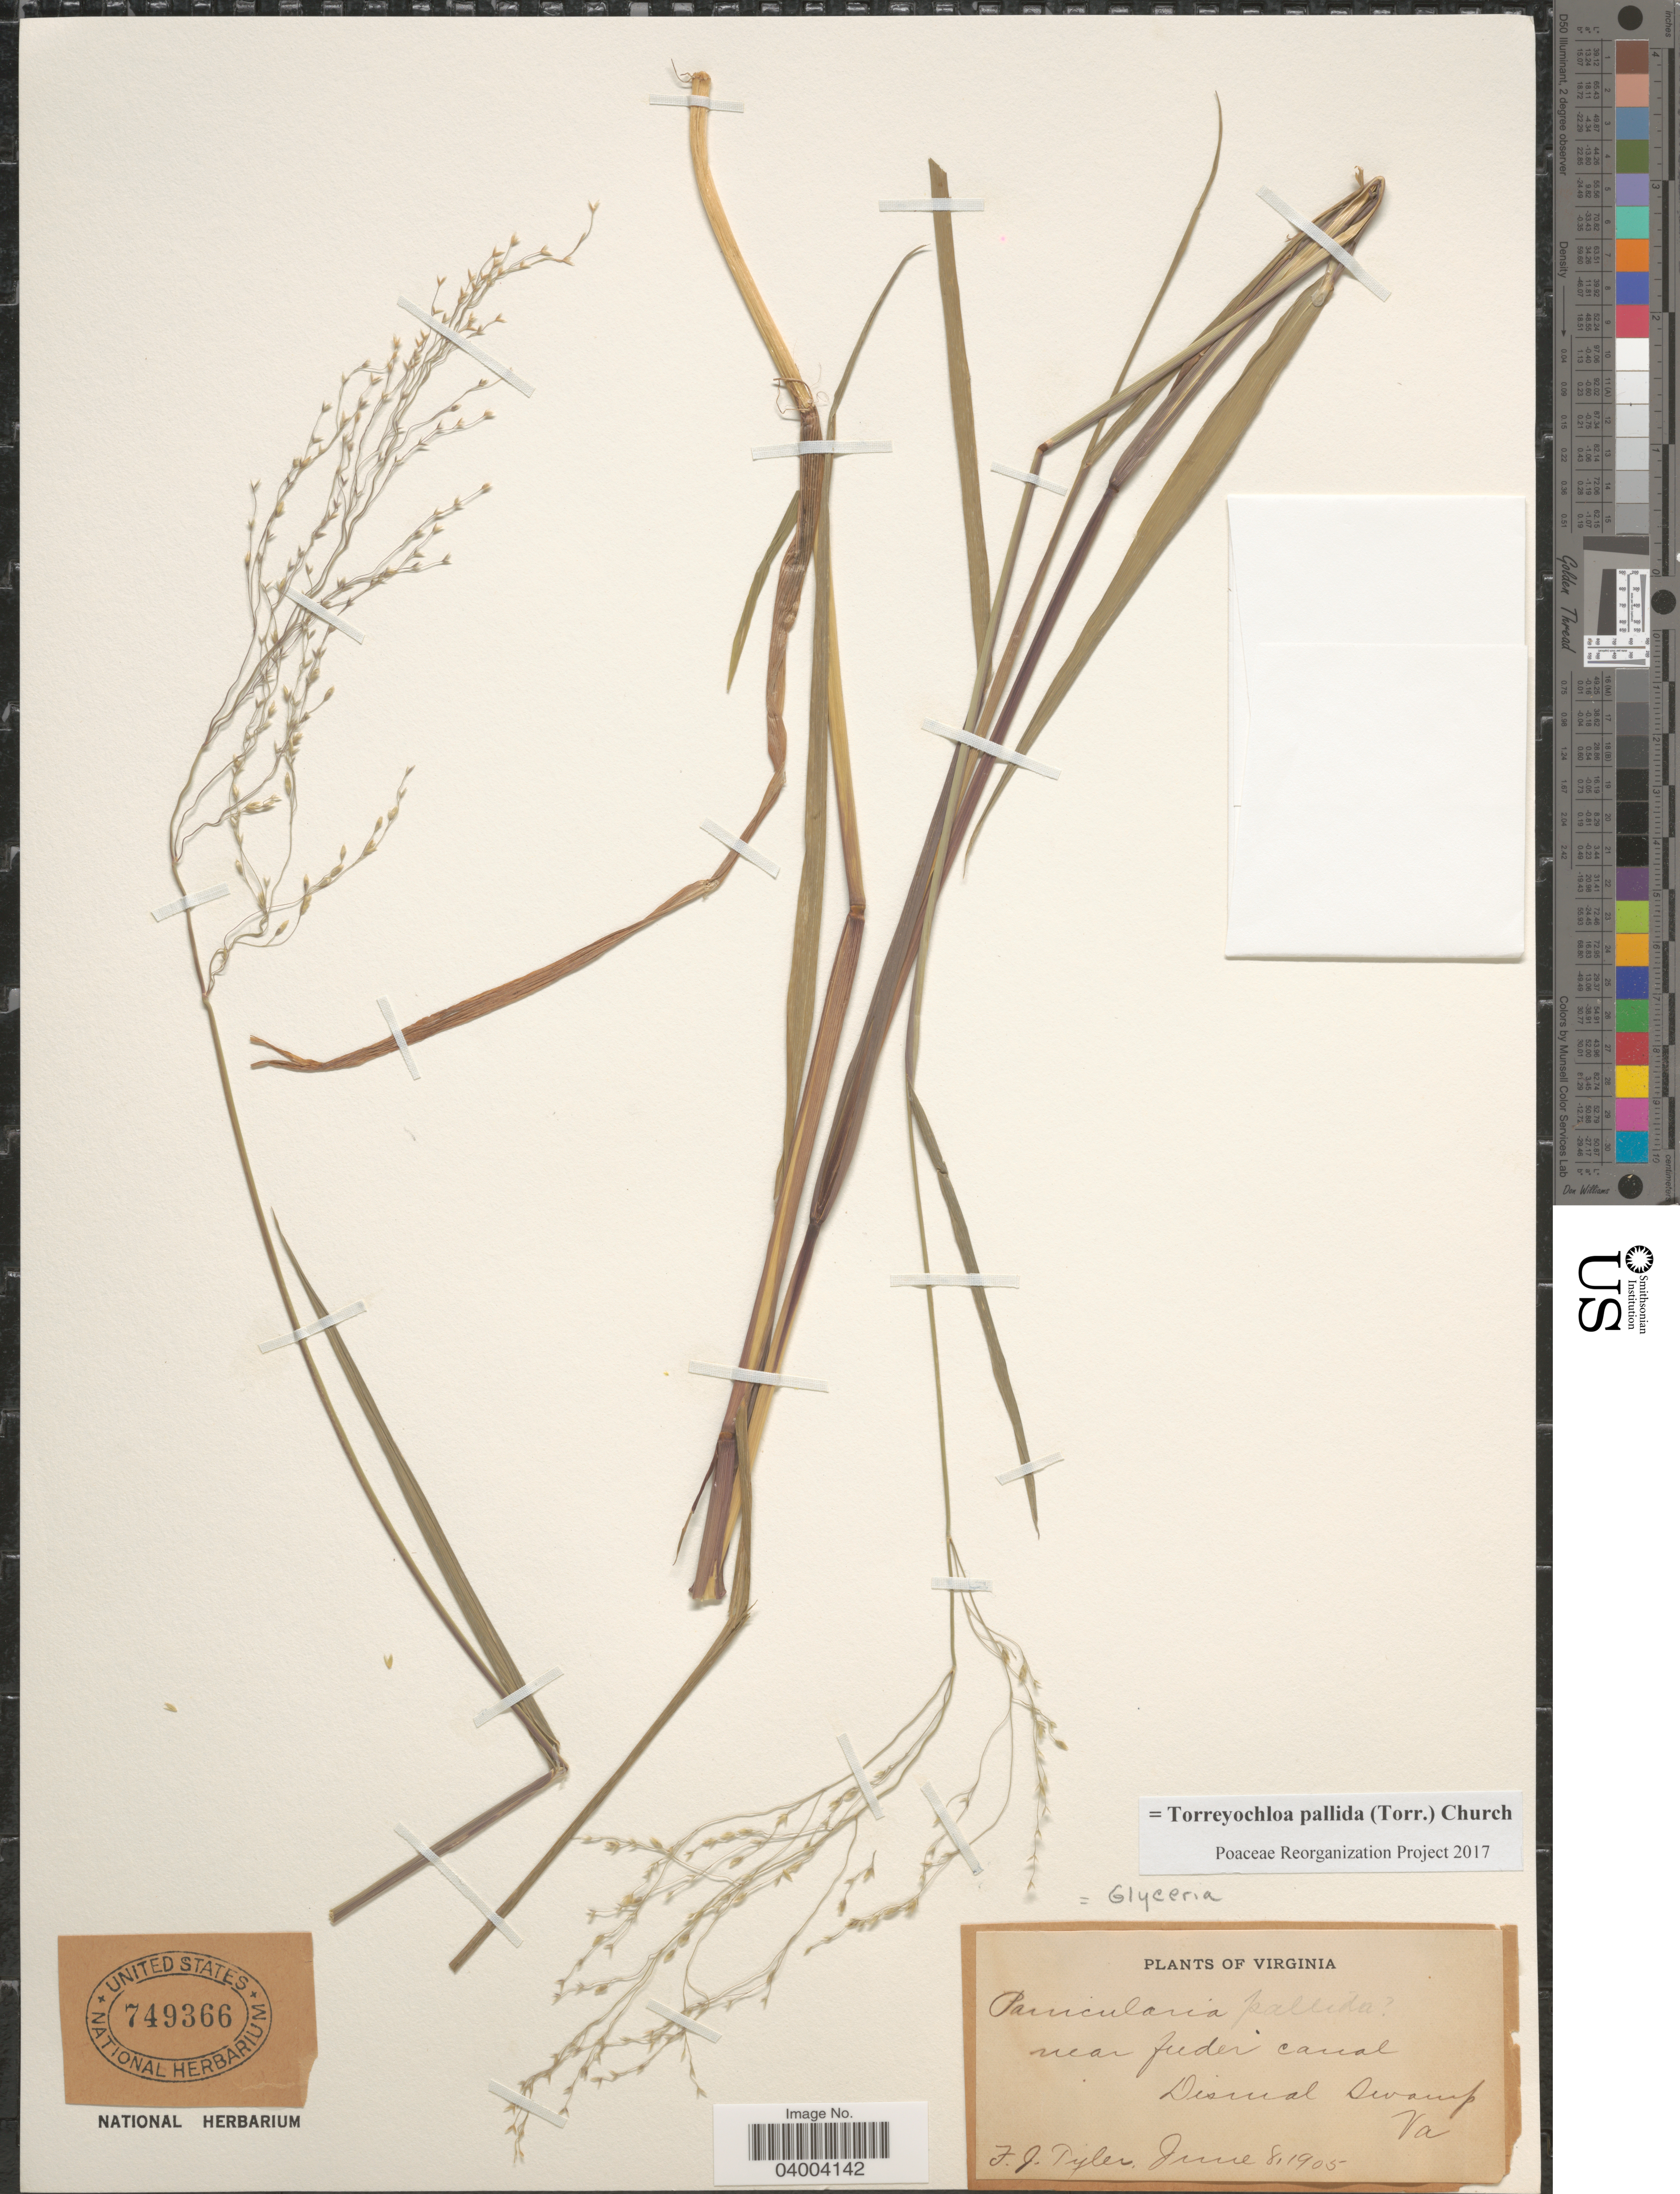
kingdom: Plantae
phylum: Tracheophyta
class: Liliopsida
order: Poales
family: Poaceae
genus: Torreyochloa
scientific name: Torreyochloa pallida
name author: (Torr.) G.L. Church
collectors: F. Tyler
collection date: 1905-06-08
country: United States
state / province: Virginia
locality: Near feeder canal. Dismal Swamp.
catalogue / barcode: US 749366